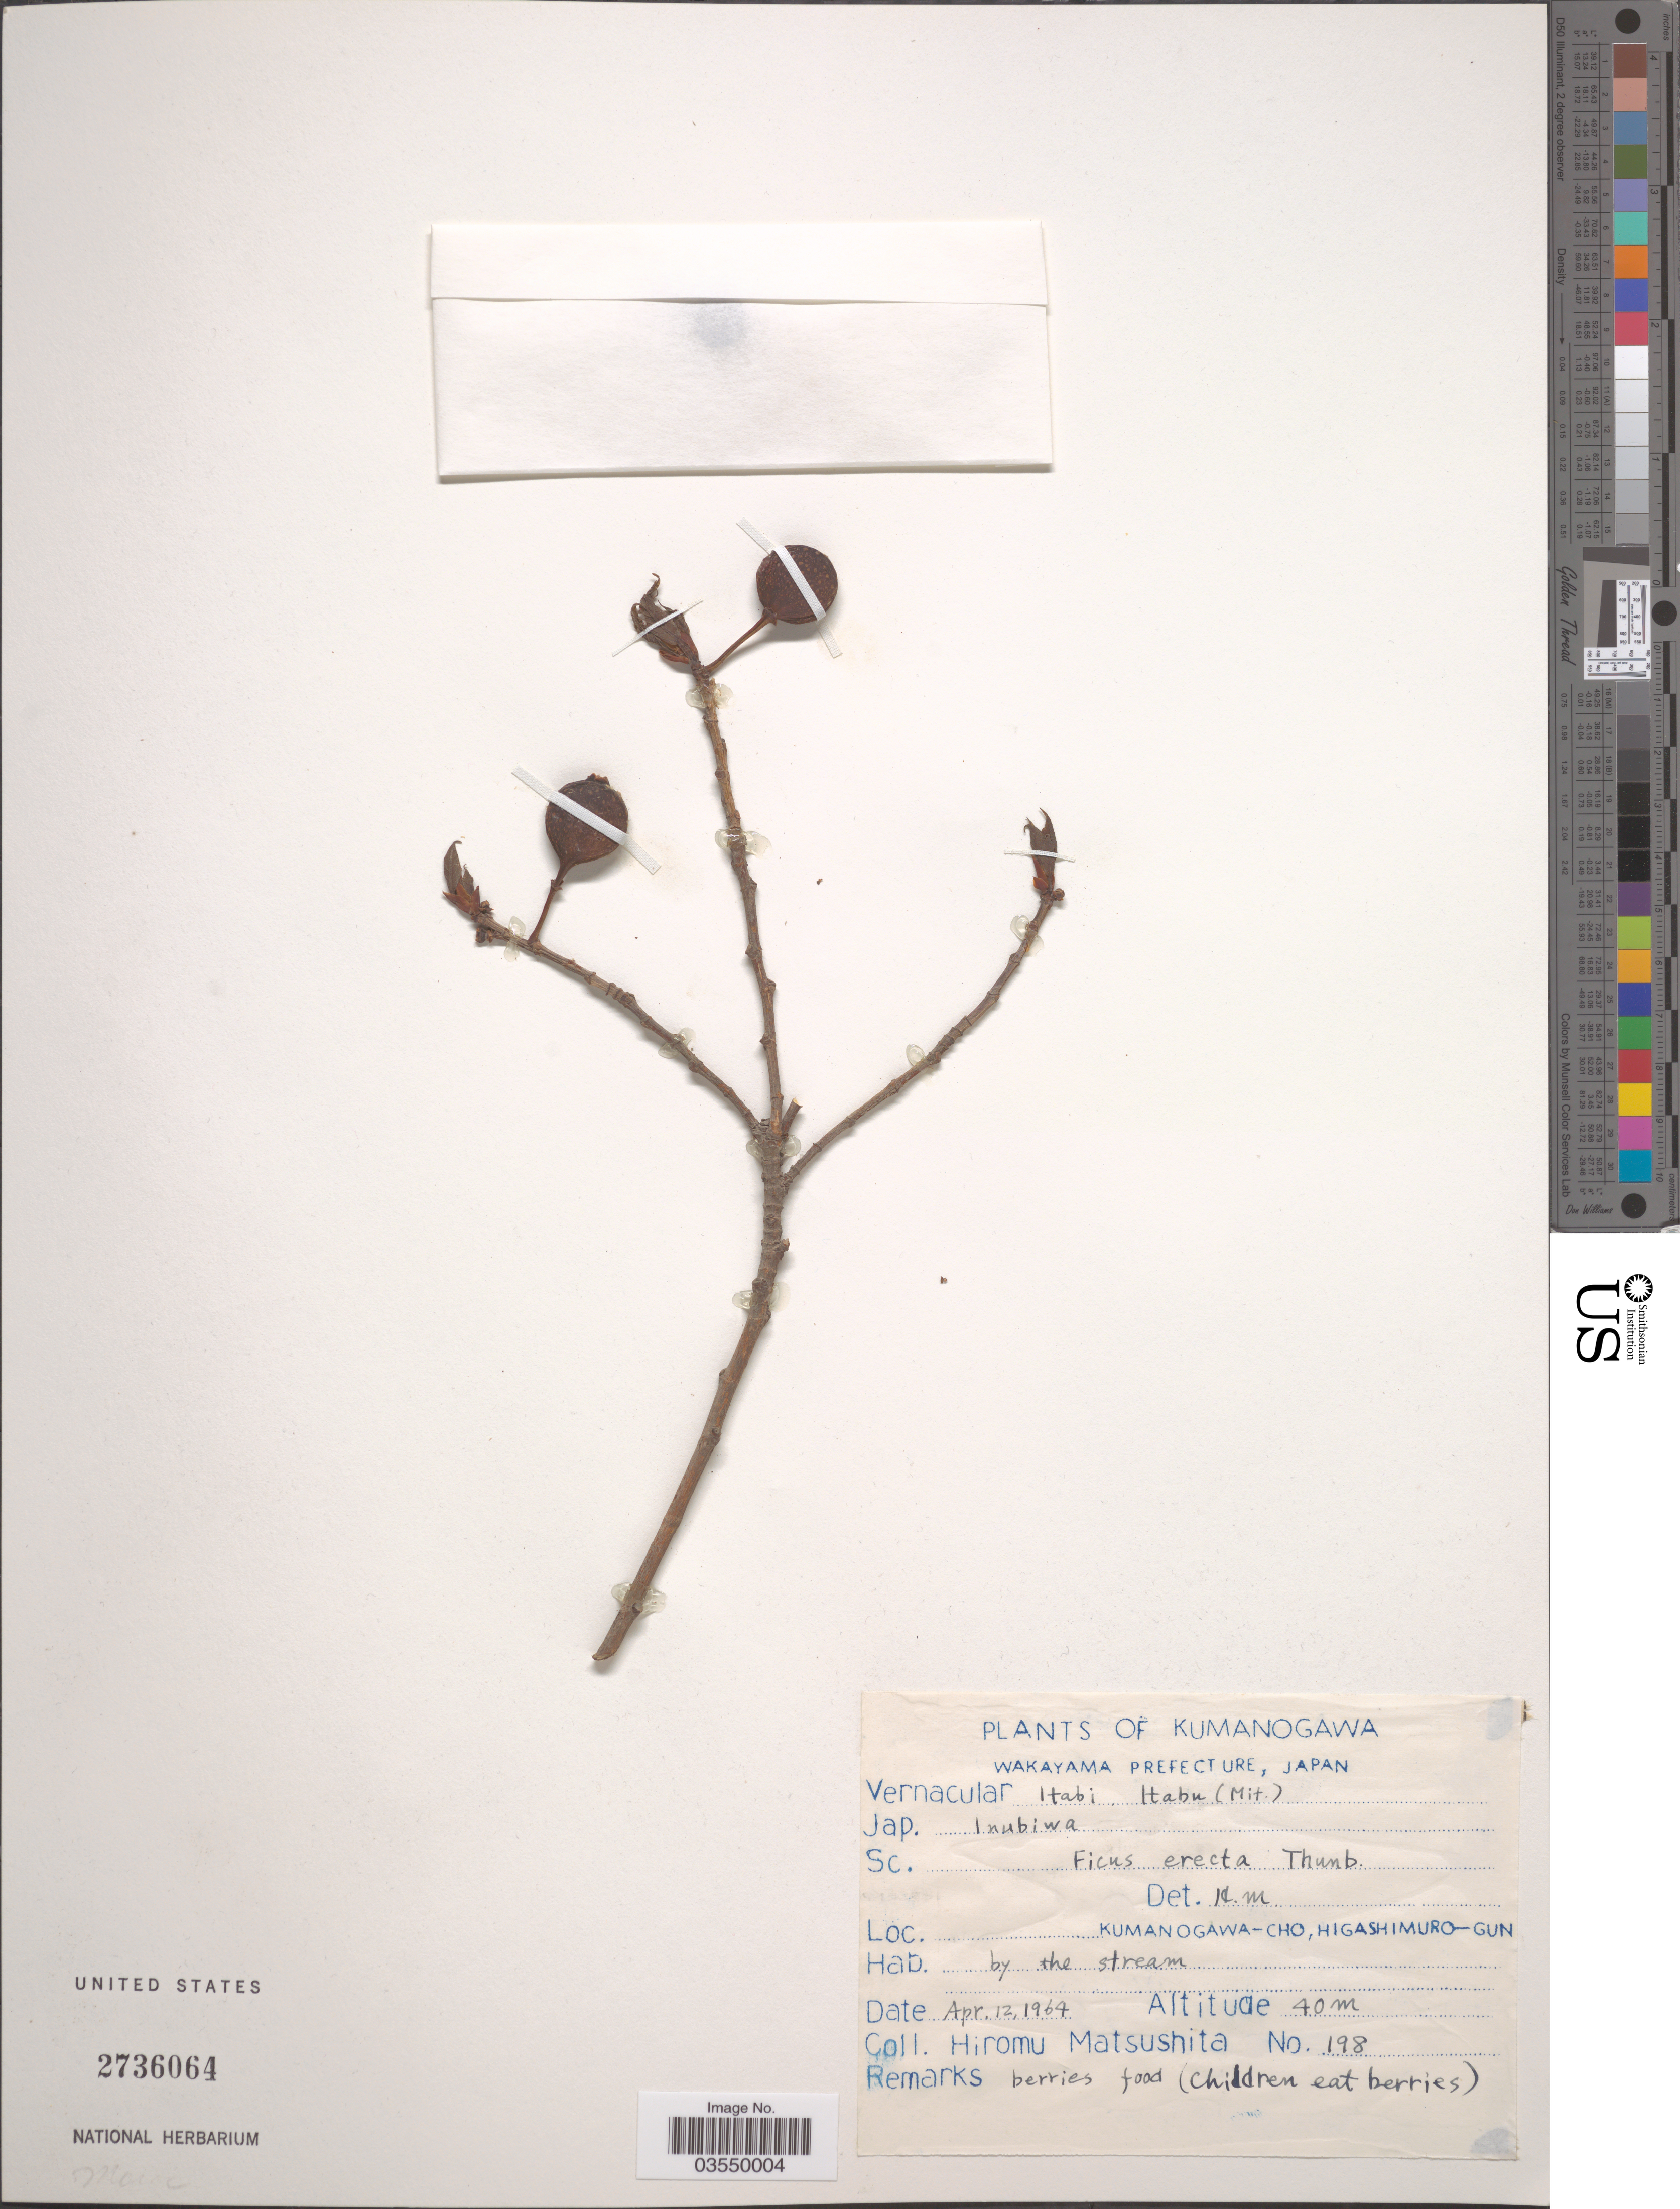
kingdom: Plantae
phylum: Tracheophyta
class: Magnoliopsida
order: Rosales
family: Moraceae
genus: Ficus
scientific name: Ficus erecta var. erecta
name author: Thunb.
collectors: H. Matsushita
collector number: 198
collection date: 1964-04-12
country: Japan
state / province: Wakayama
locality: Kumanogawa. Wakayama Prefecture. Kumanogawa-Cho, Higashimuro-gun.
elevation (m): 40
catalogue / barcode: US 2736064